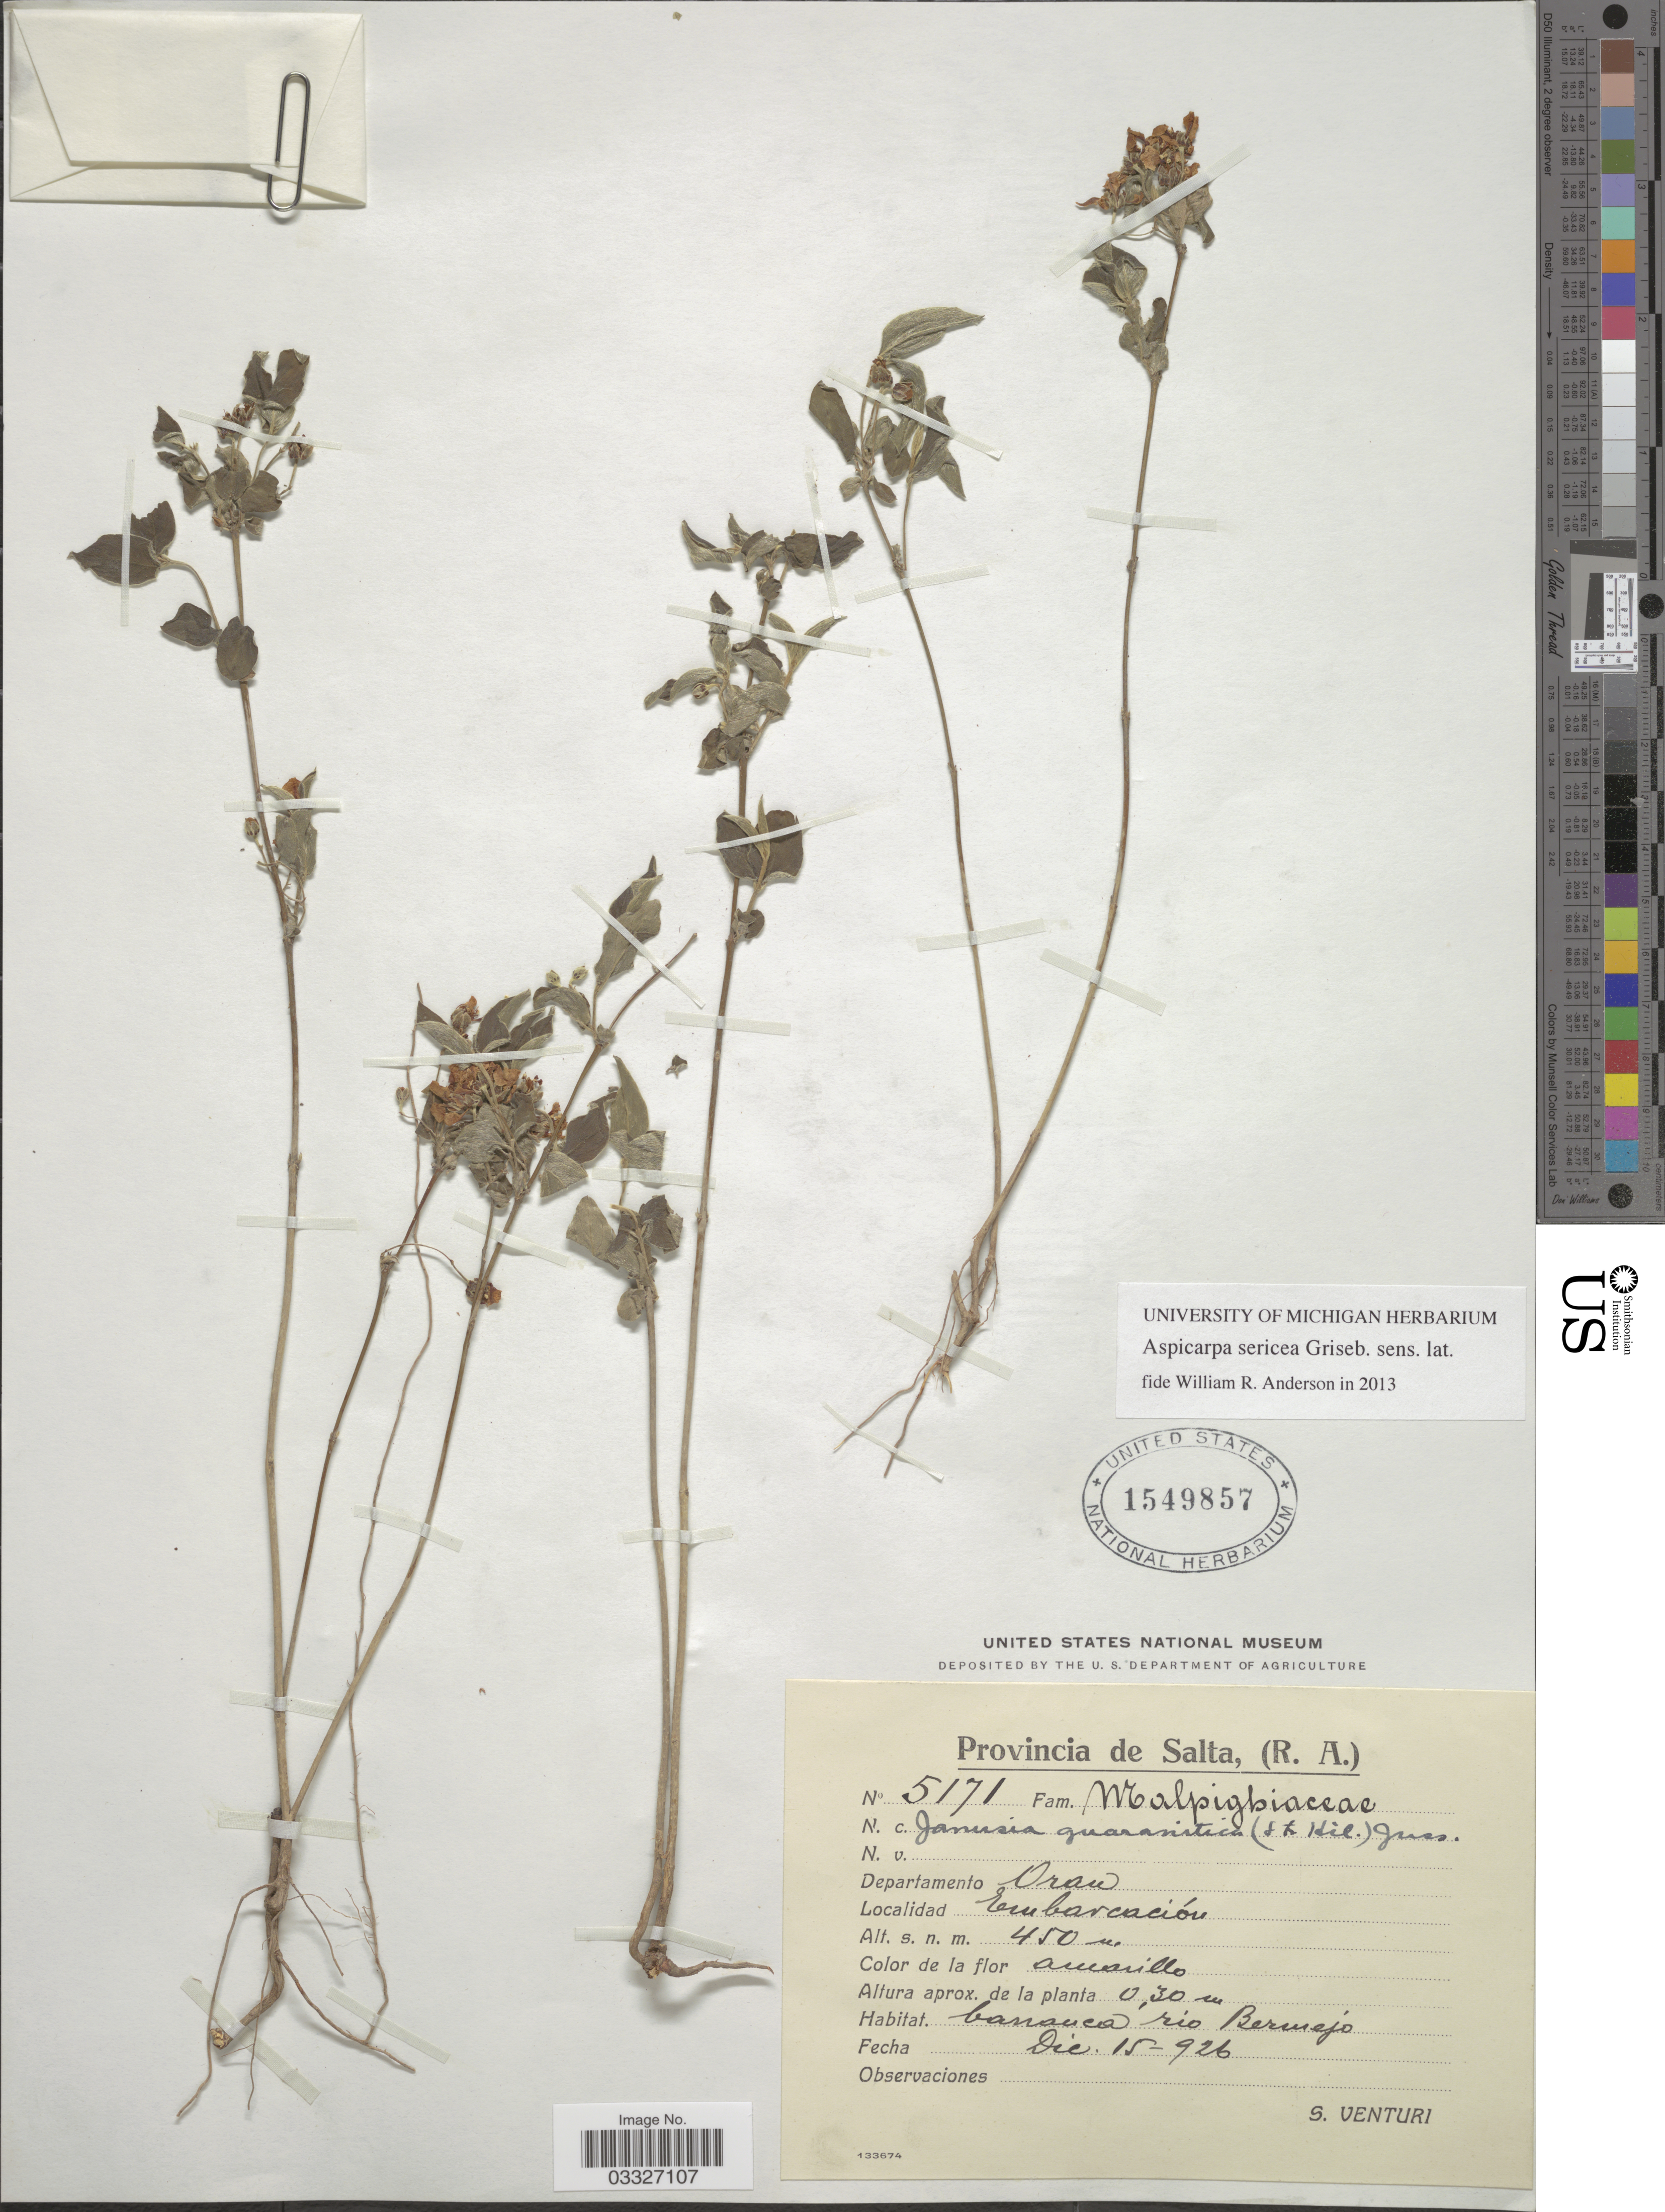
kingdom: Plantae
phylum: Tracheophyta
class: Magnoliopsida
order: Malpighiales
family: Malpighiaceae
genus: Aspicarpa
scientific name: Aspicarpa sericea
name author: Griseb.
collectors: S. Venturi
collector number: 5171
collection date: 1926-12-15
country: Argentina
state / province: Salta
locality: Departamento Oran. Embarcación. Barranca rio Bermejo.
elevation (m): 450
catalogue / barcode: US 1549857